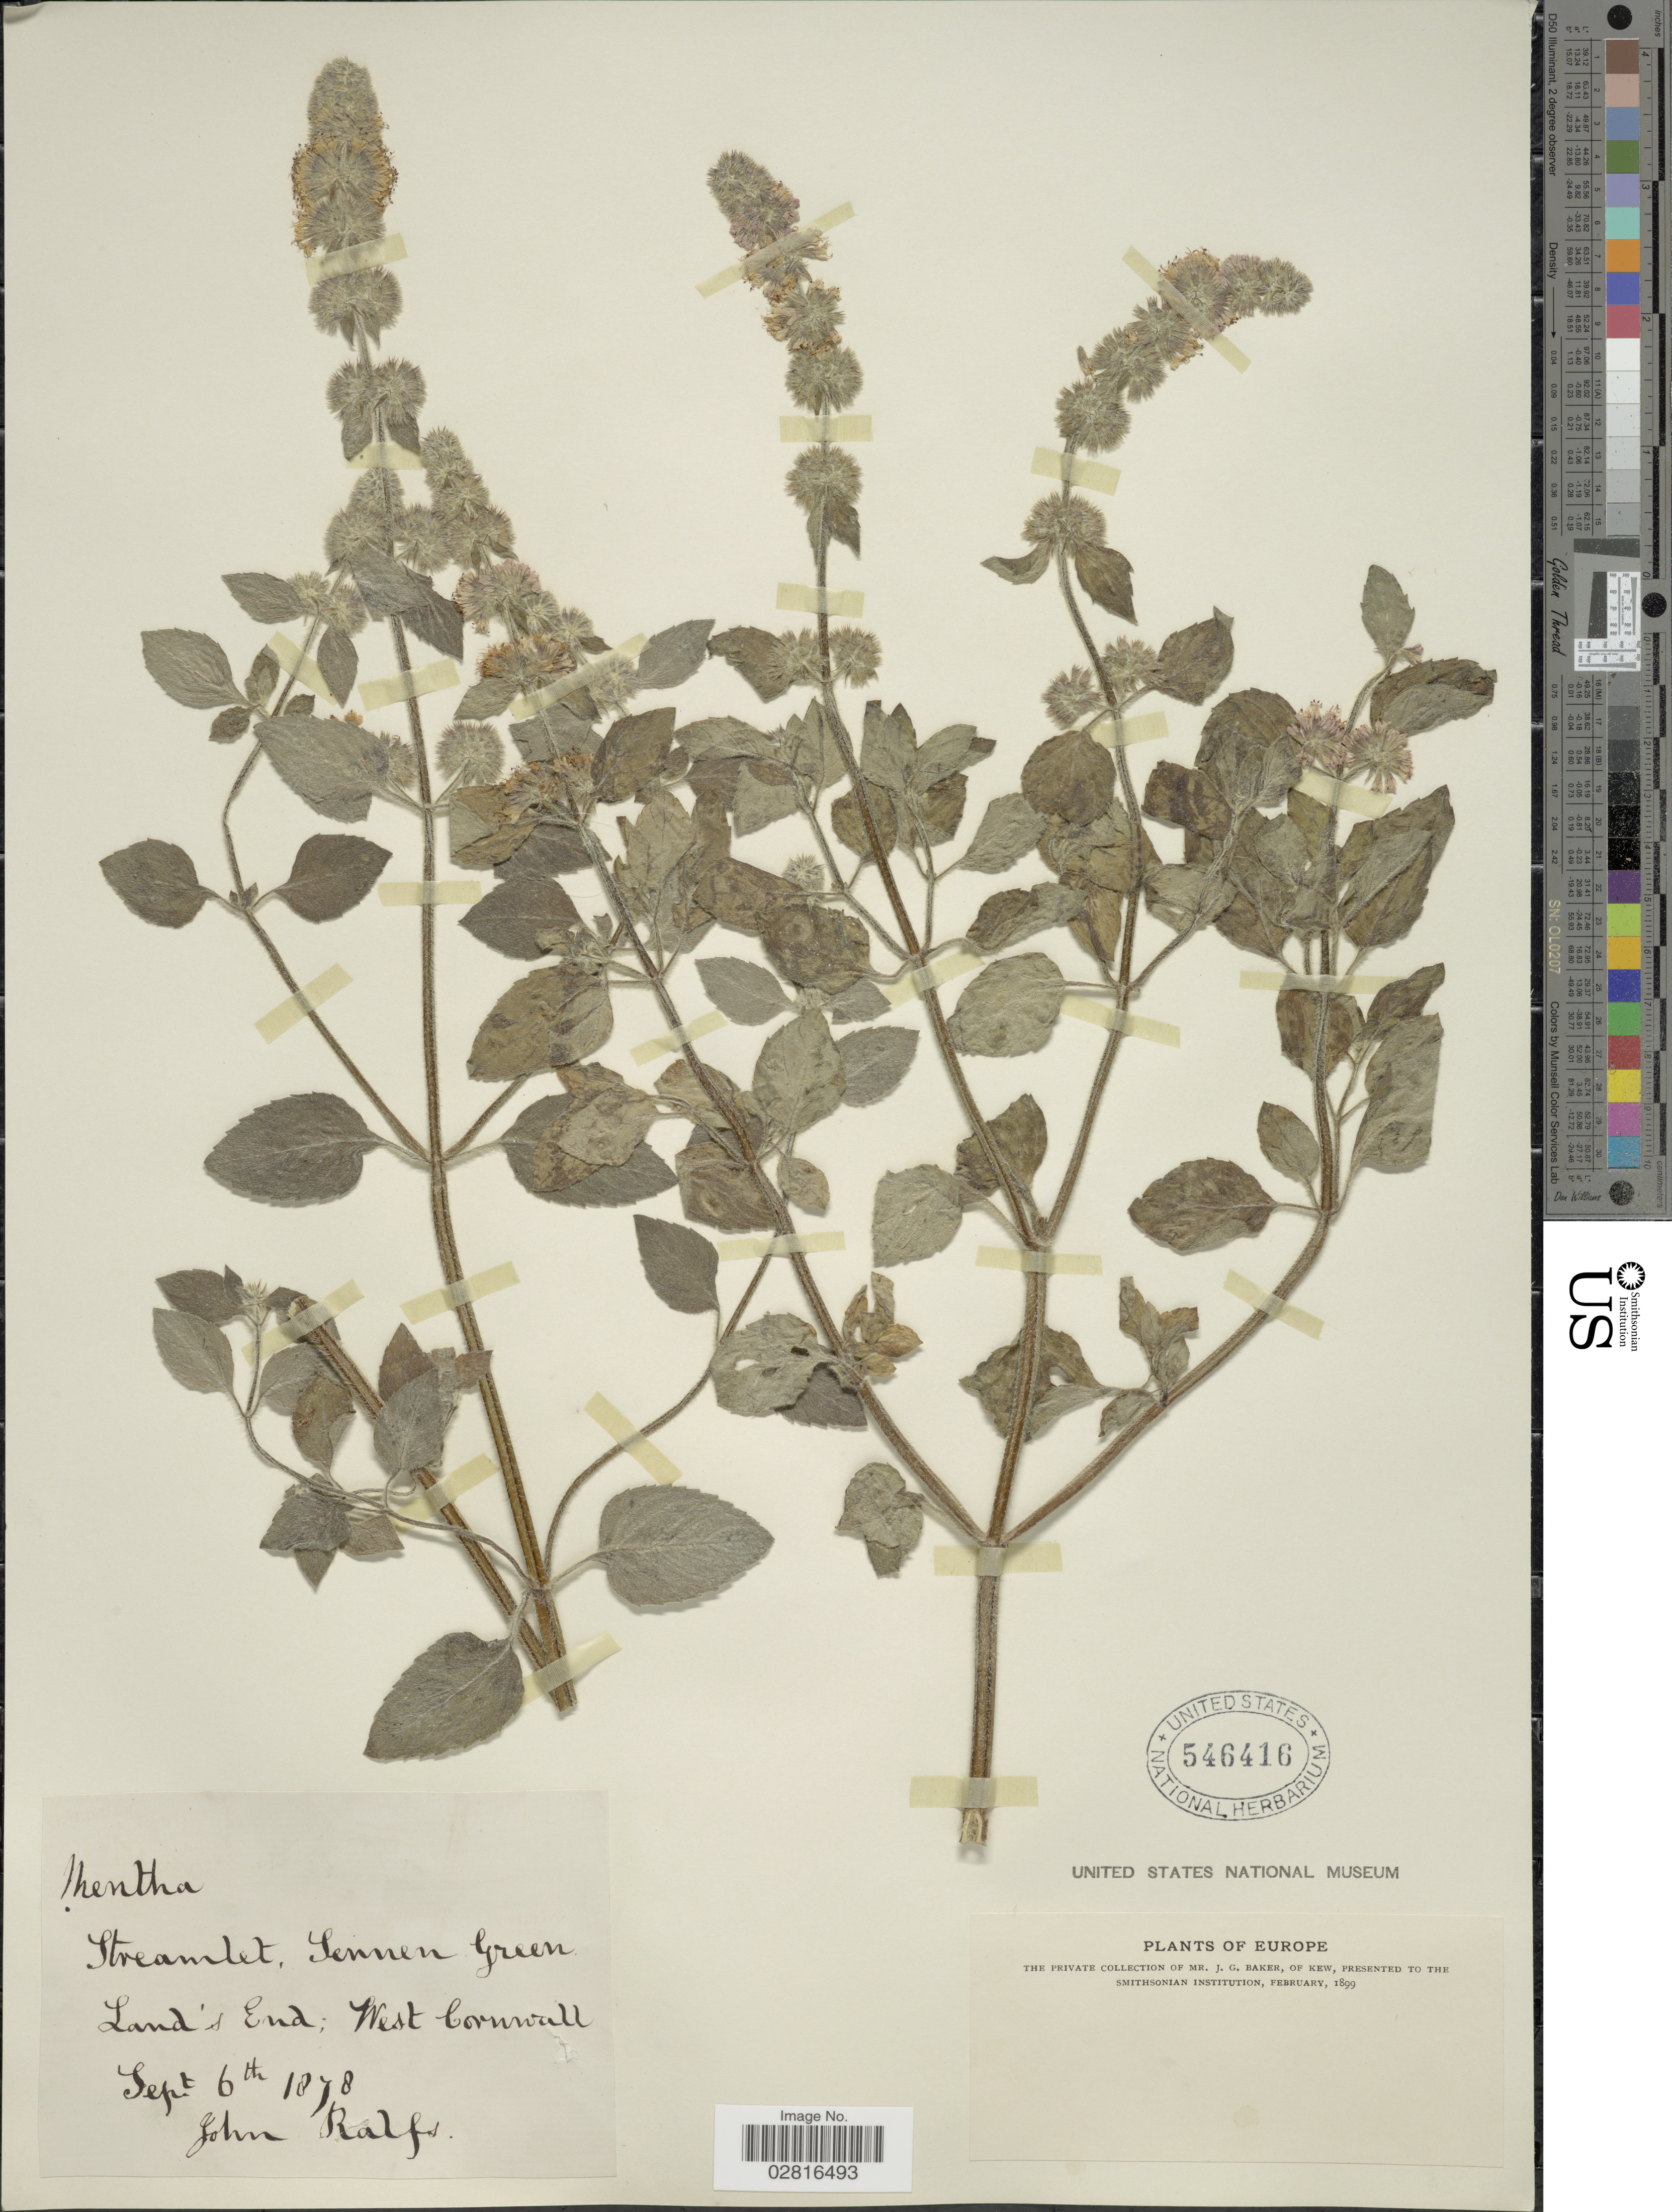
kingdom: Plantae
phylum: Tracheophyta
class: Magnoliopsida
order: Lamiales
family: Lamiaceae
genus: Mentha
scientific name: Mentha x pubescens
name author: Willd.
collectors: J. Ralfs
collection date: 1878-09-06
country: United Kingdom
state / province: England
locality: Streamlet, Sennen Green Land's End, West Cornwall. Europe.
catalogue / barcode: US 546416